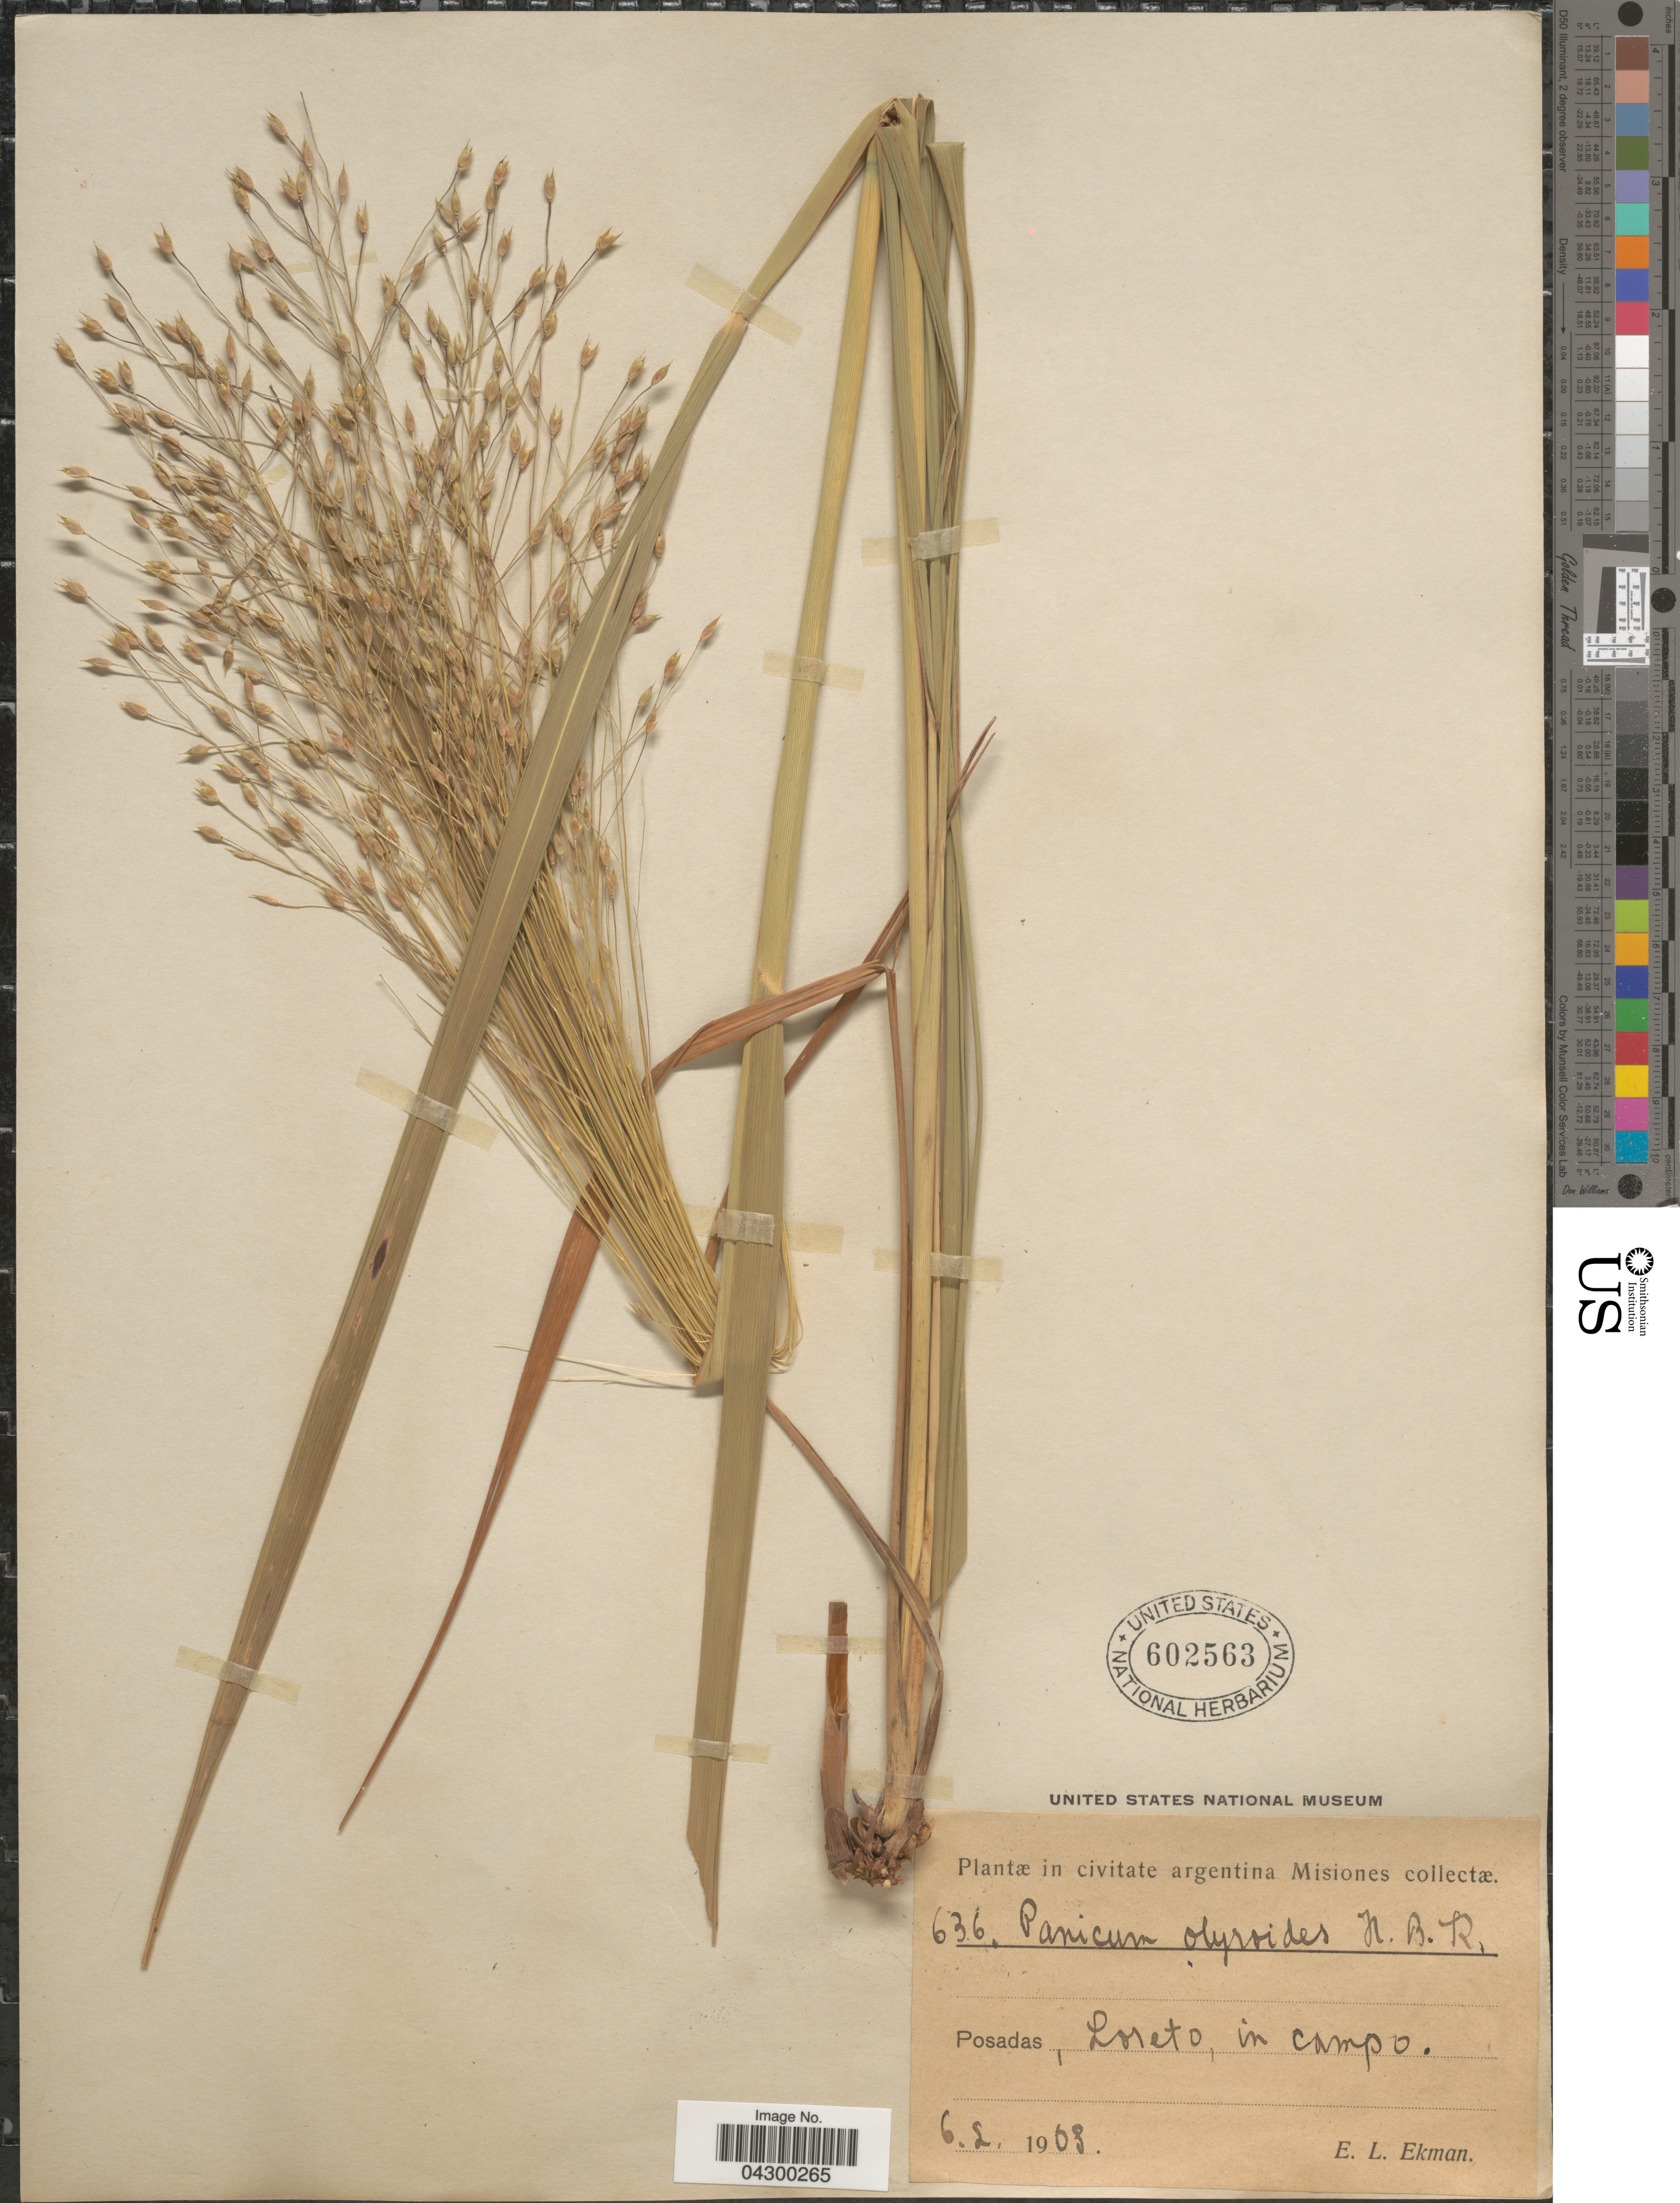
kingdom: Plantae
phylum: Tracheophyta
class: Liliopsida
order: Poales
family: Poaceae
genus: Panicum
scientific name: Panicum olyroides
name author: Kunth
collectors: E. L. Ekman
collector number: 636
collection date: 1903-02-06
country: Argentina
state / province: Misiones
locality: Posadas, Loreto, in campo.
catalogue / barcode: US 602563